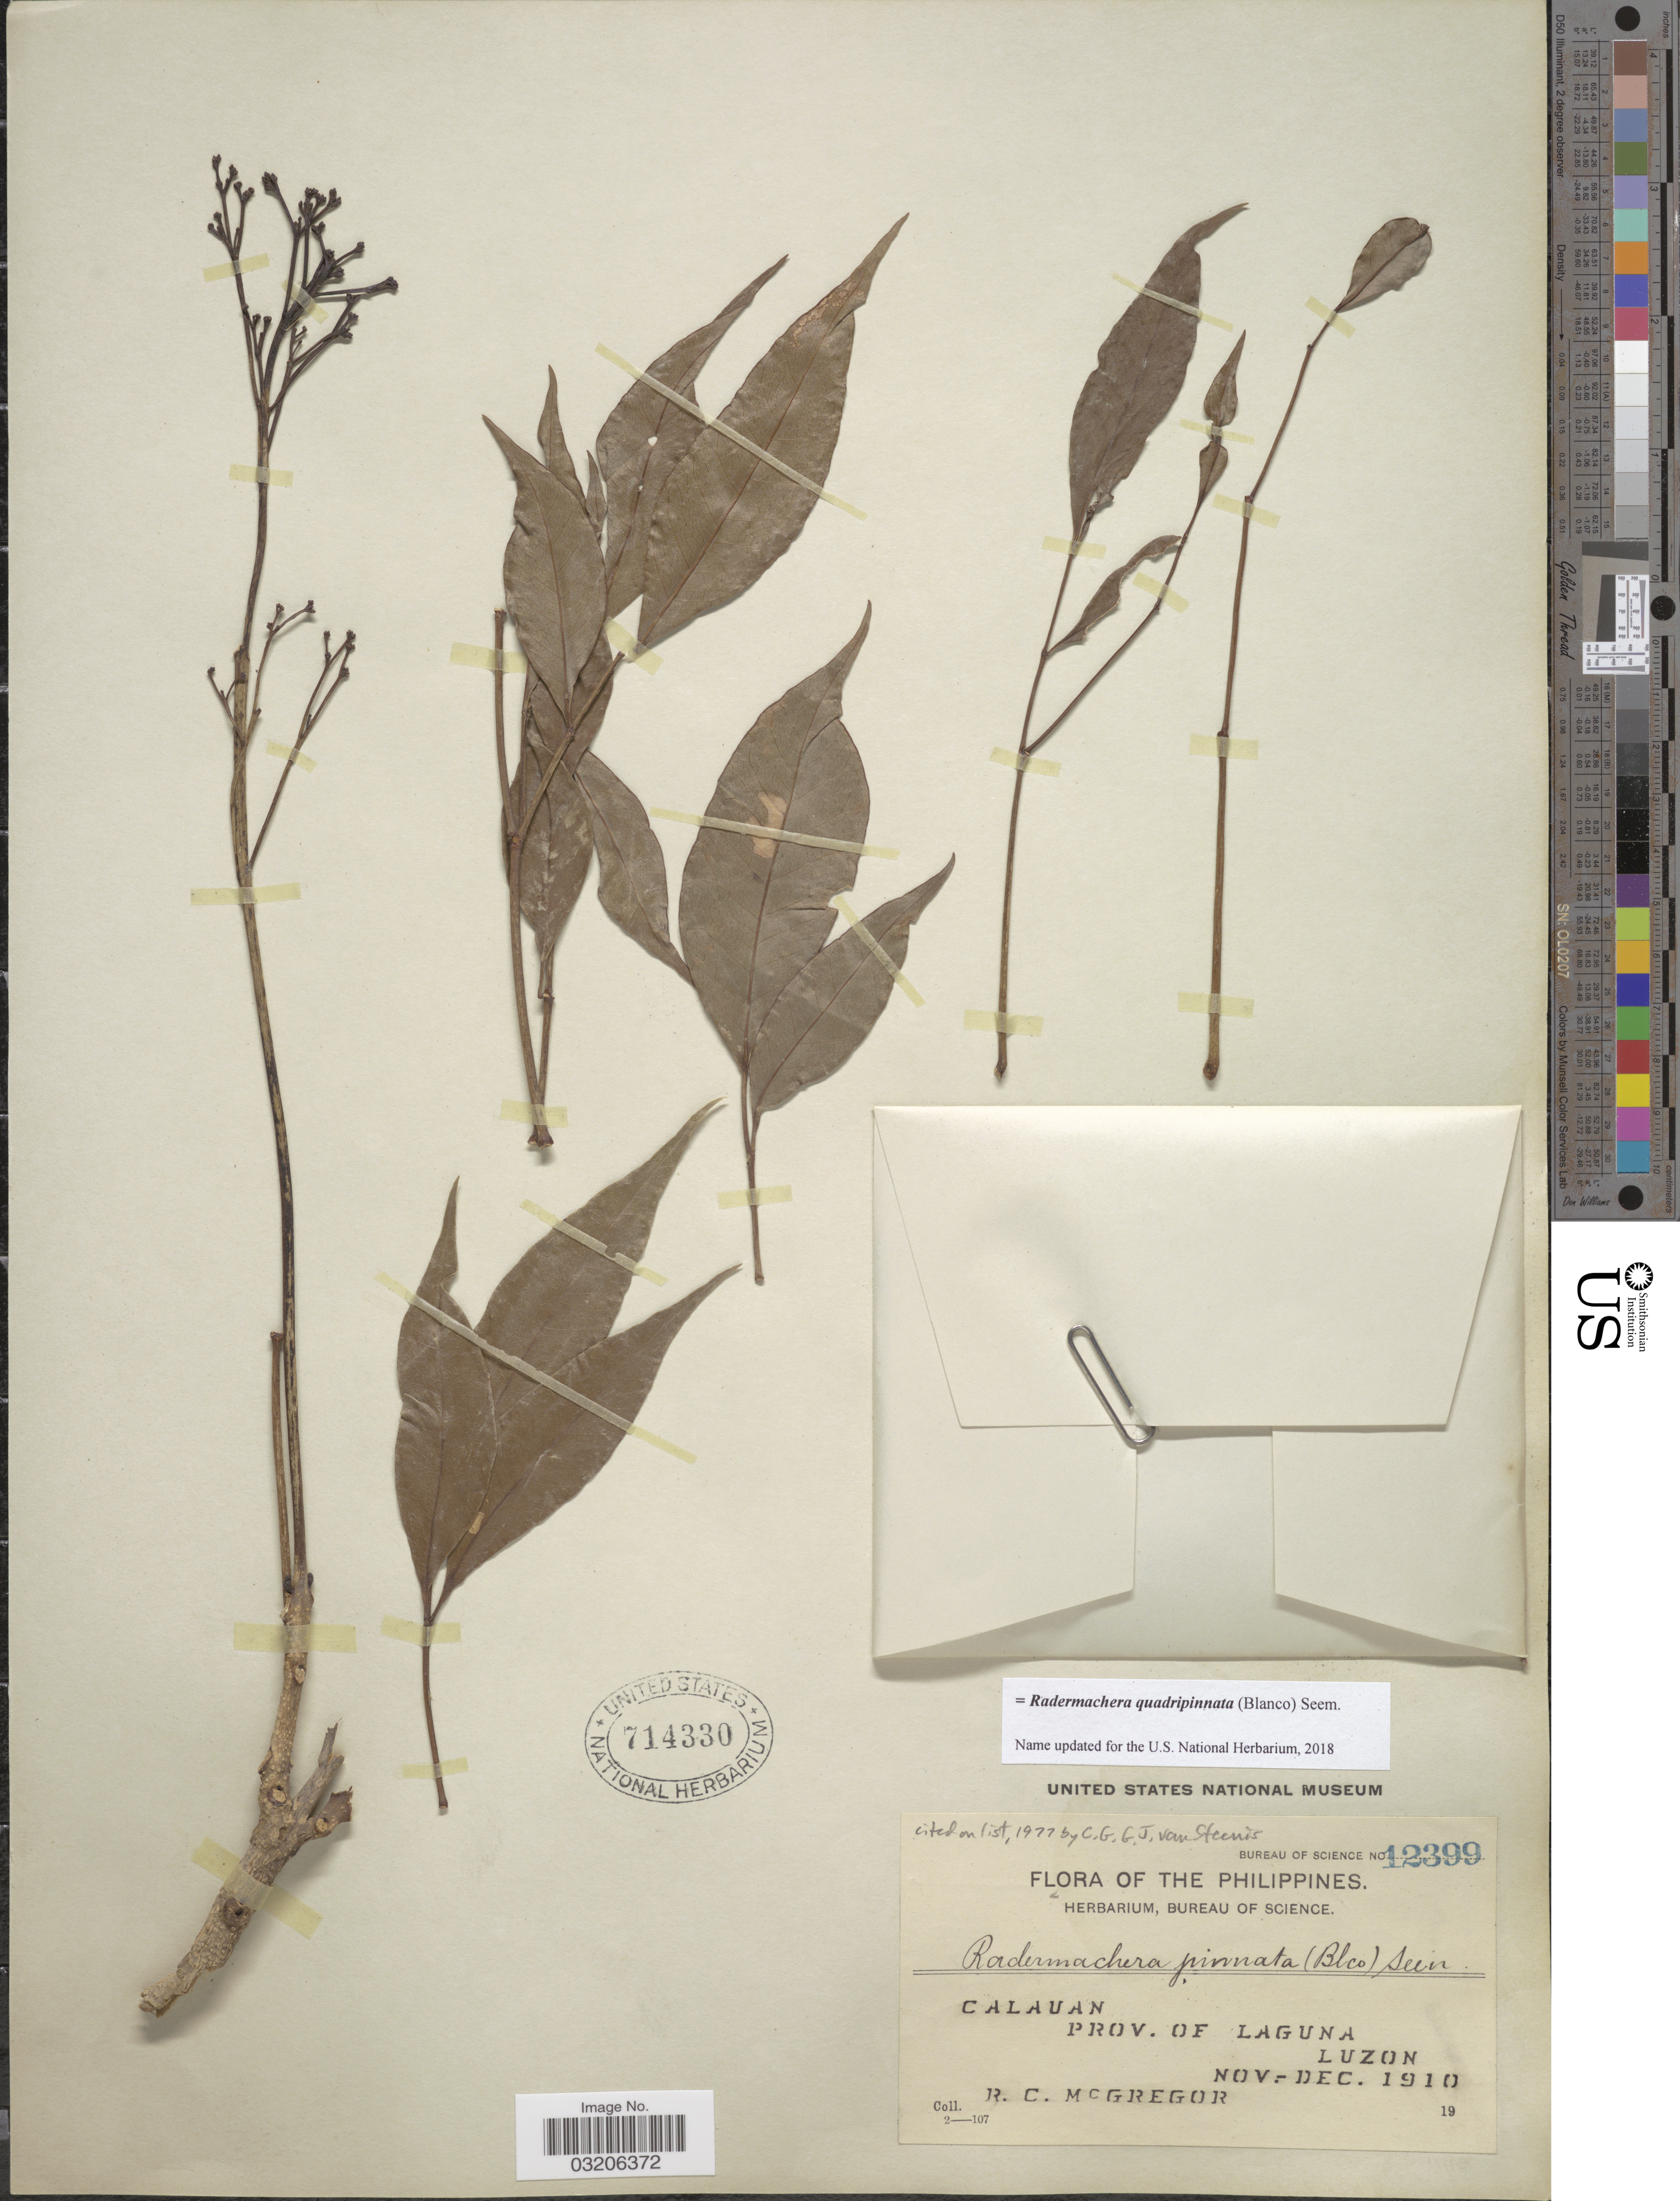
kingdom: Plantae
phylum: Tracheophyta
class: Magnoliopsida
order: Lamiales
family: Bignoniaceae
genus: Radermachera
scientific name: Radermachera quadripinnata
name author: (Blanco) Seem.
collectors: R. C. McGregor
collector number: Bureau of Science 12399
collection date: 1910-11/1910-12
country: Philippines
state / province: Calabarzon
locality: Calauan, Prov. of Laguna, Luzon.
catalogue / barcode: US 714330